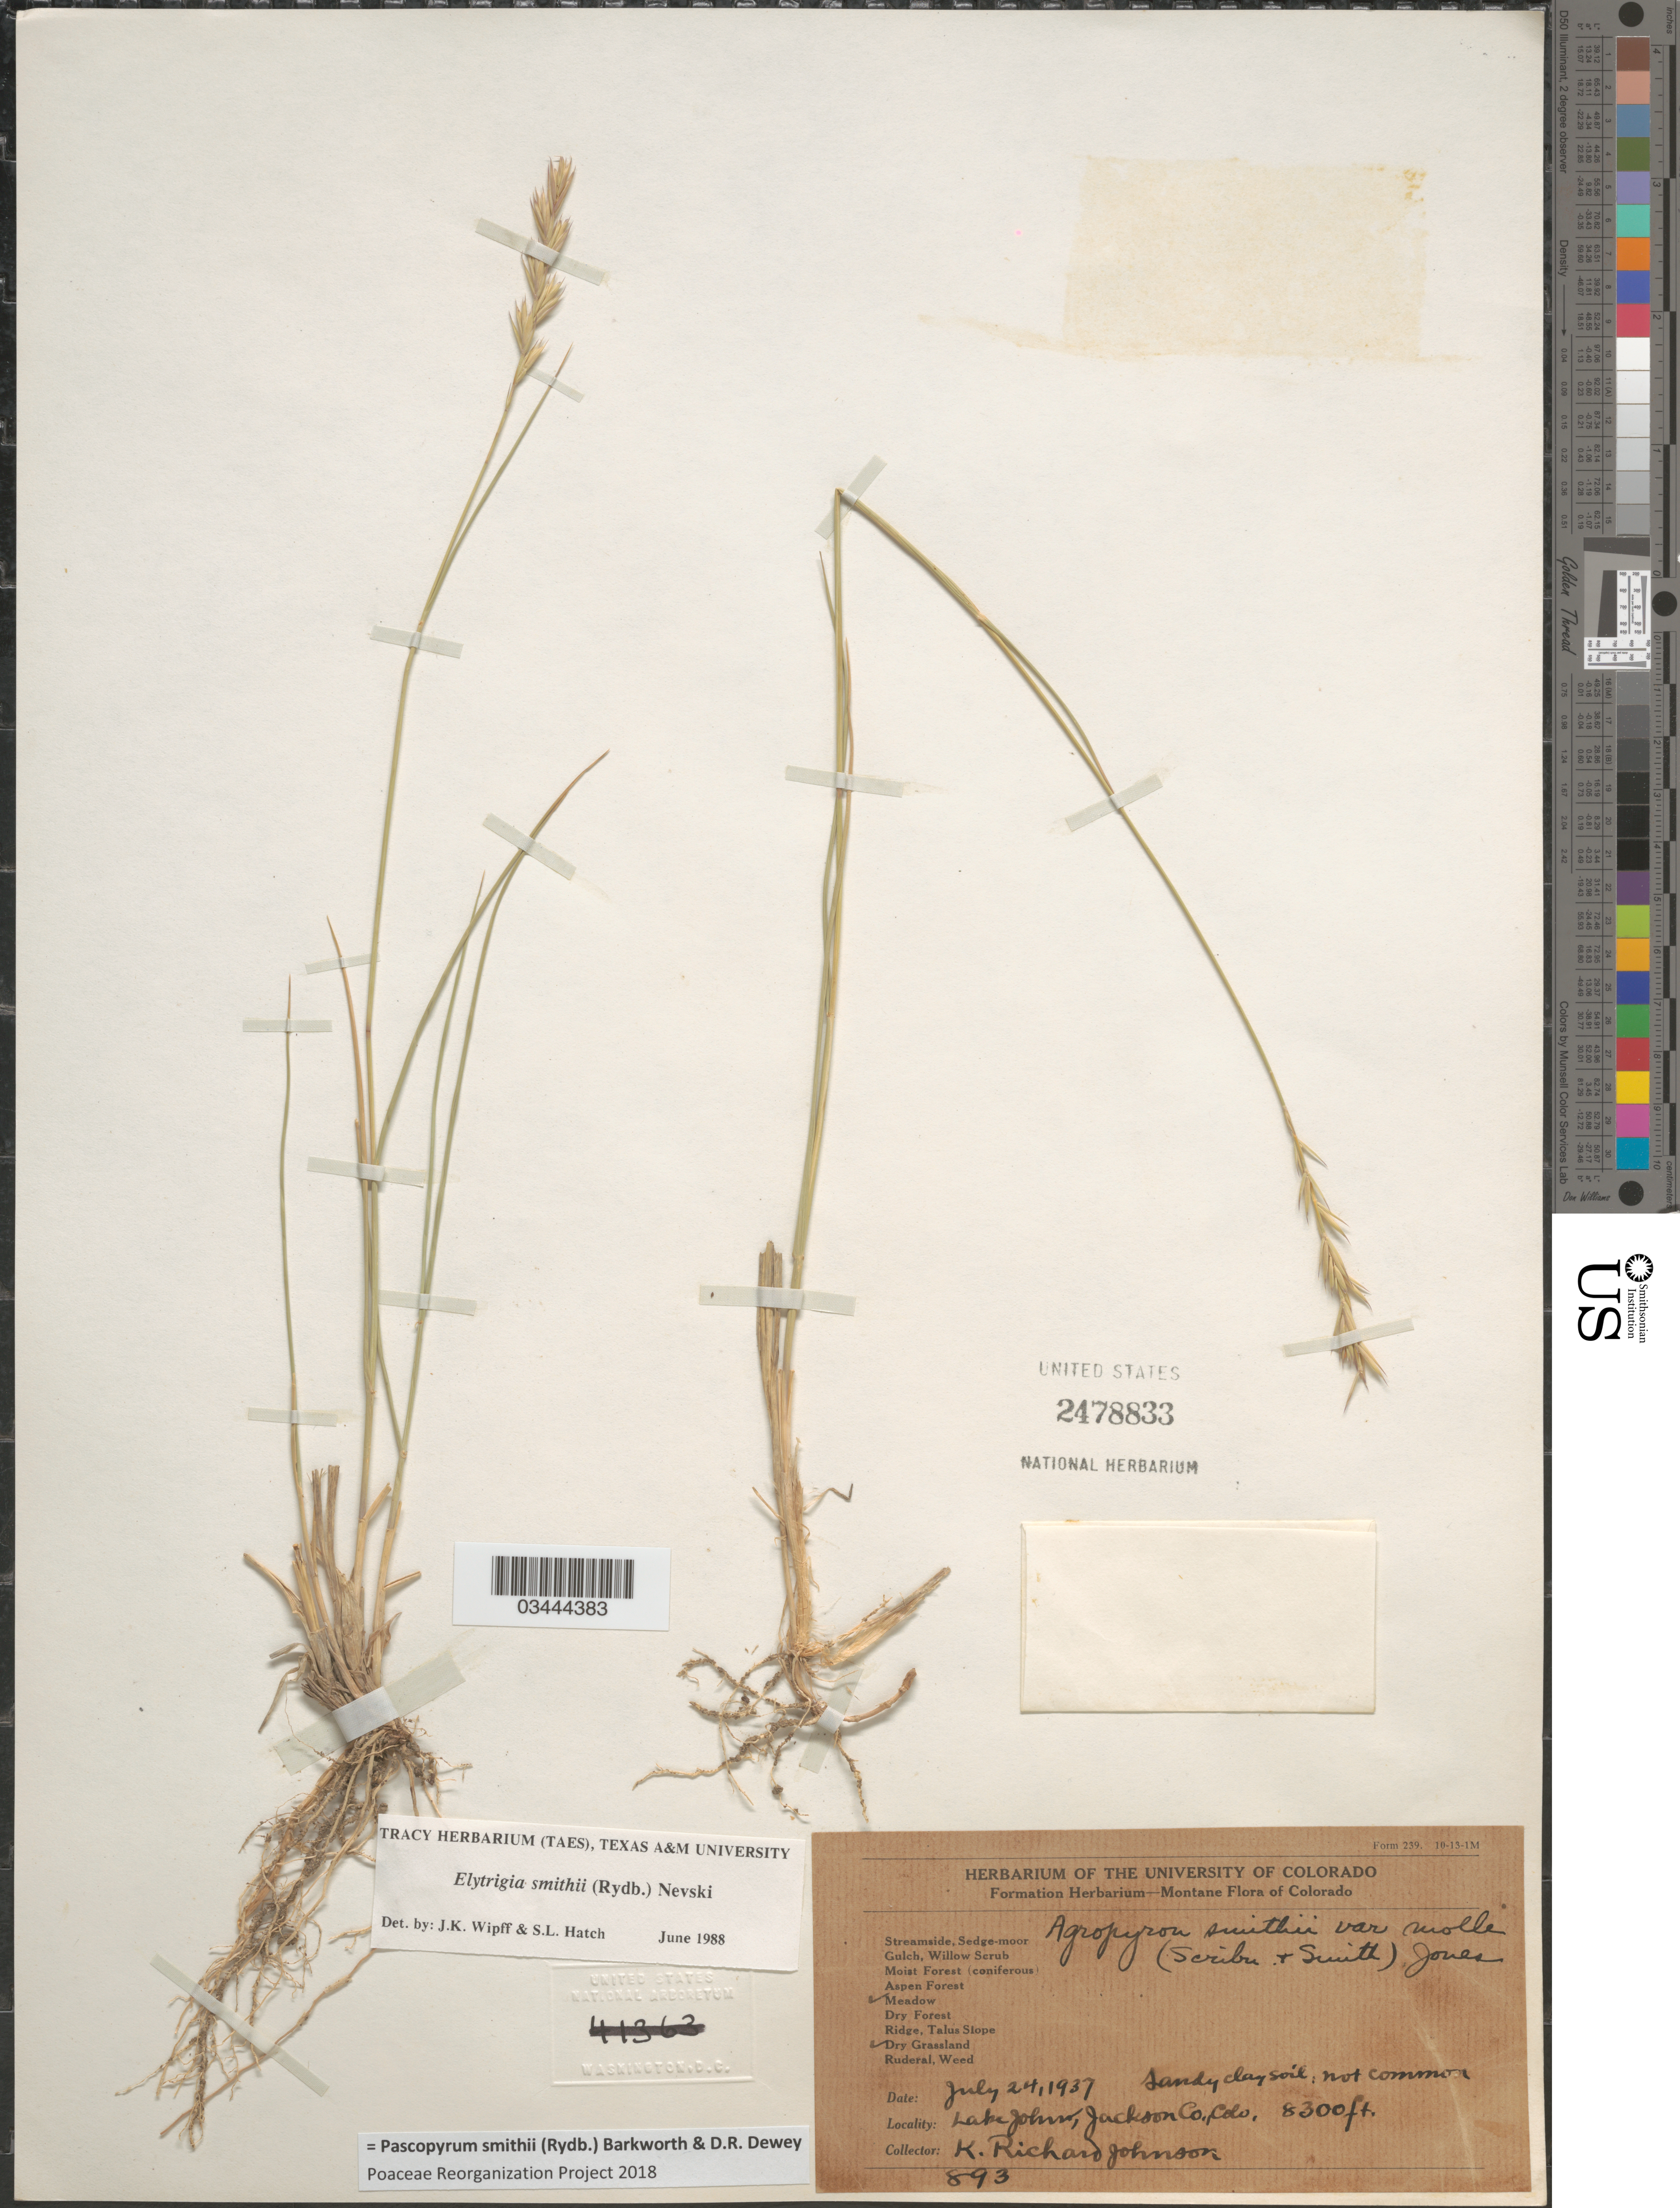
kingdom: Plantae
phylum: Tracheophyta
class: Liliopsida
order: Poales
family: Poaceae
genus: Pascopyrum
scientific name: Pascopyrum smithii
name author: (Rydb.) Barkworth & Dewey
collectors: K. Johnson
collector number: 893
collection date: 1937-07-24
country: United States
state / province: Colorado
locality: Montane. Lake Johns, Jackson Co.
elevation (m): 2530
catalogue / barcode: US 2478833